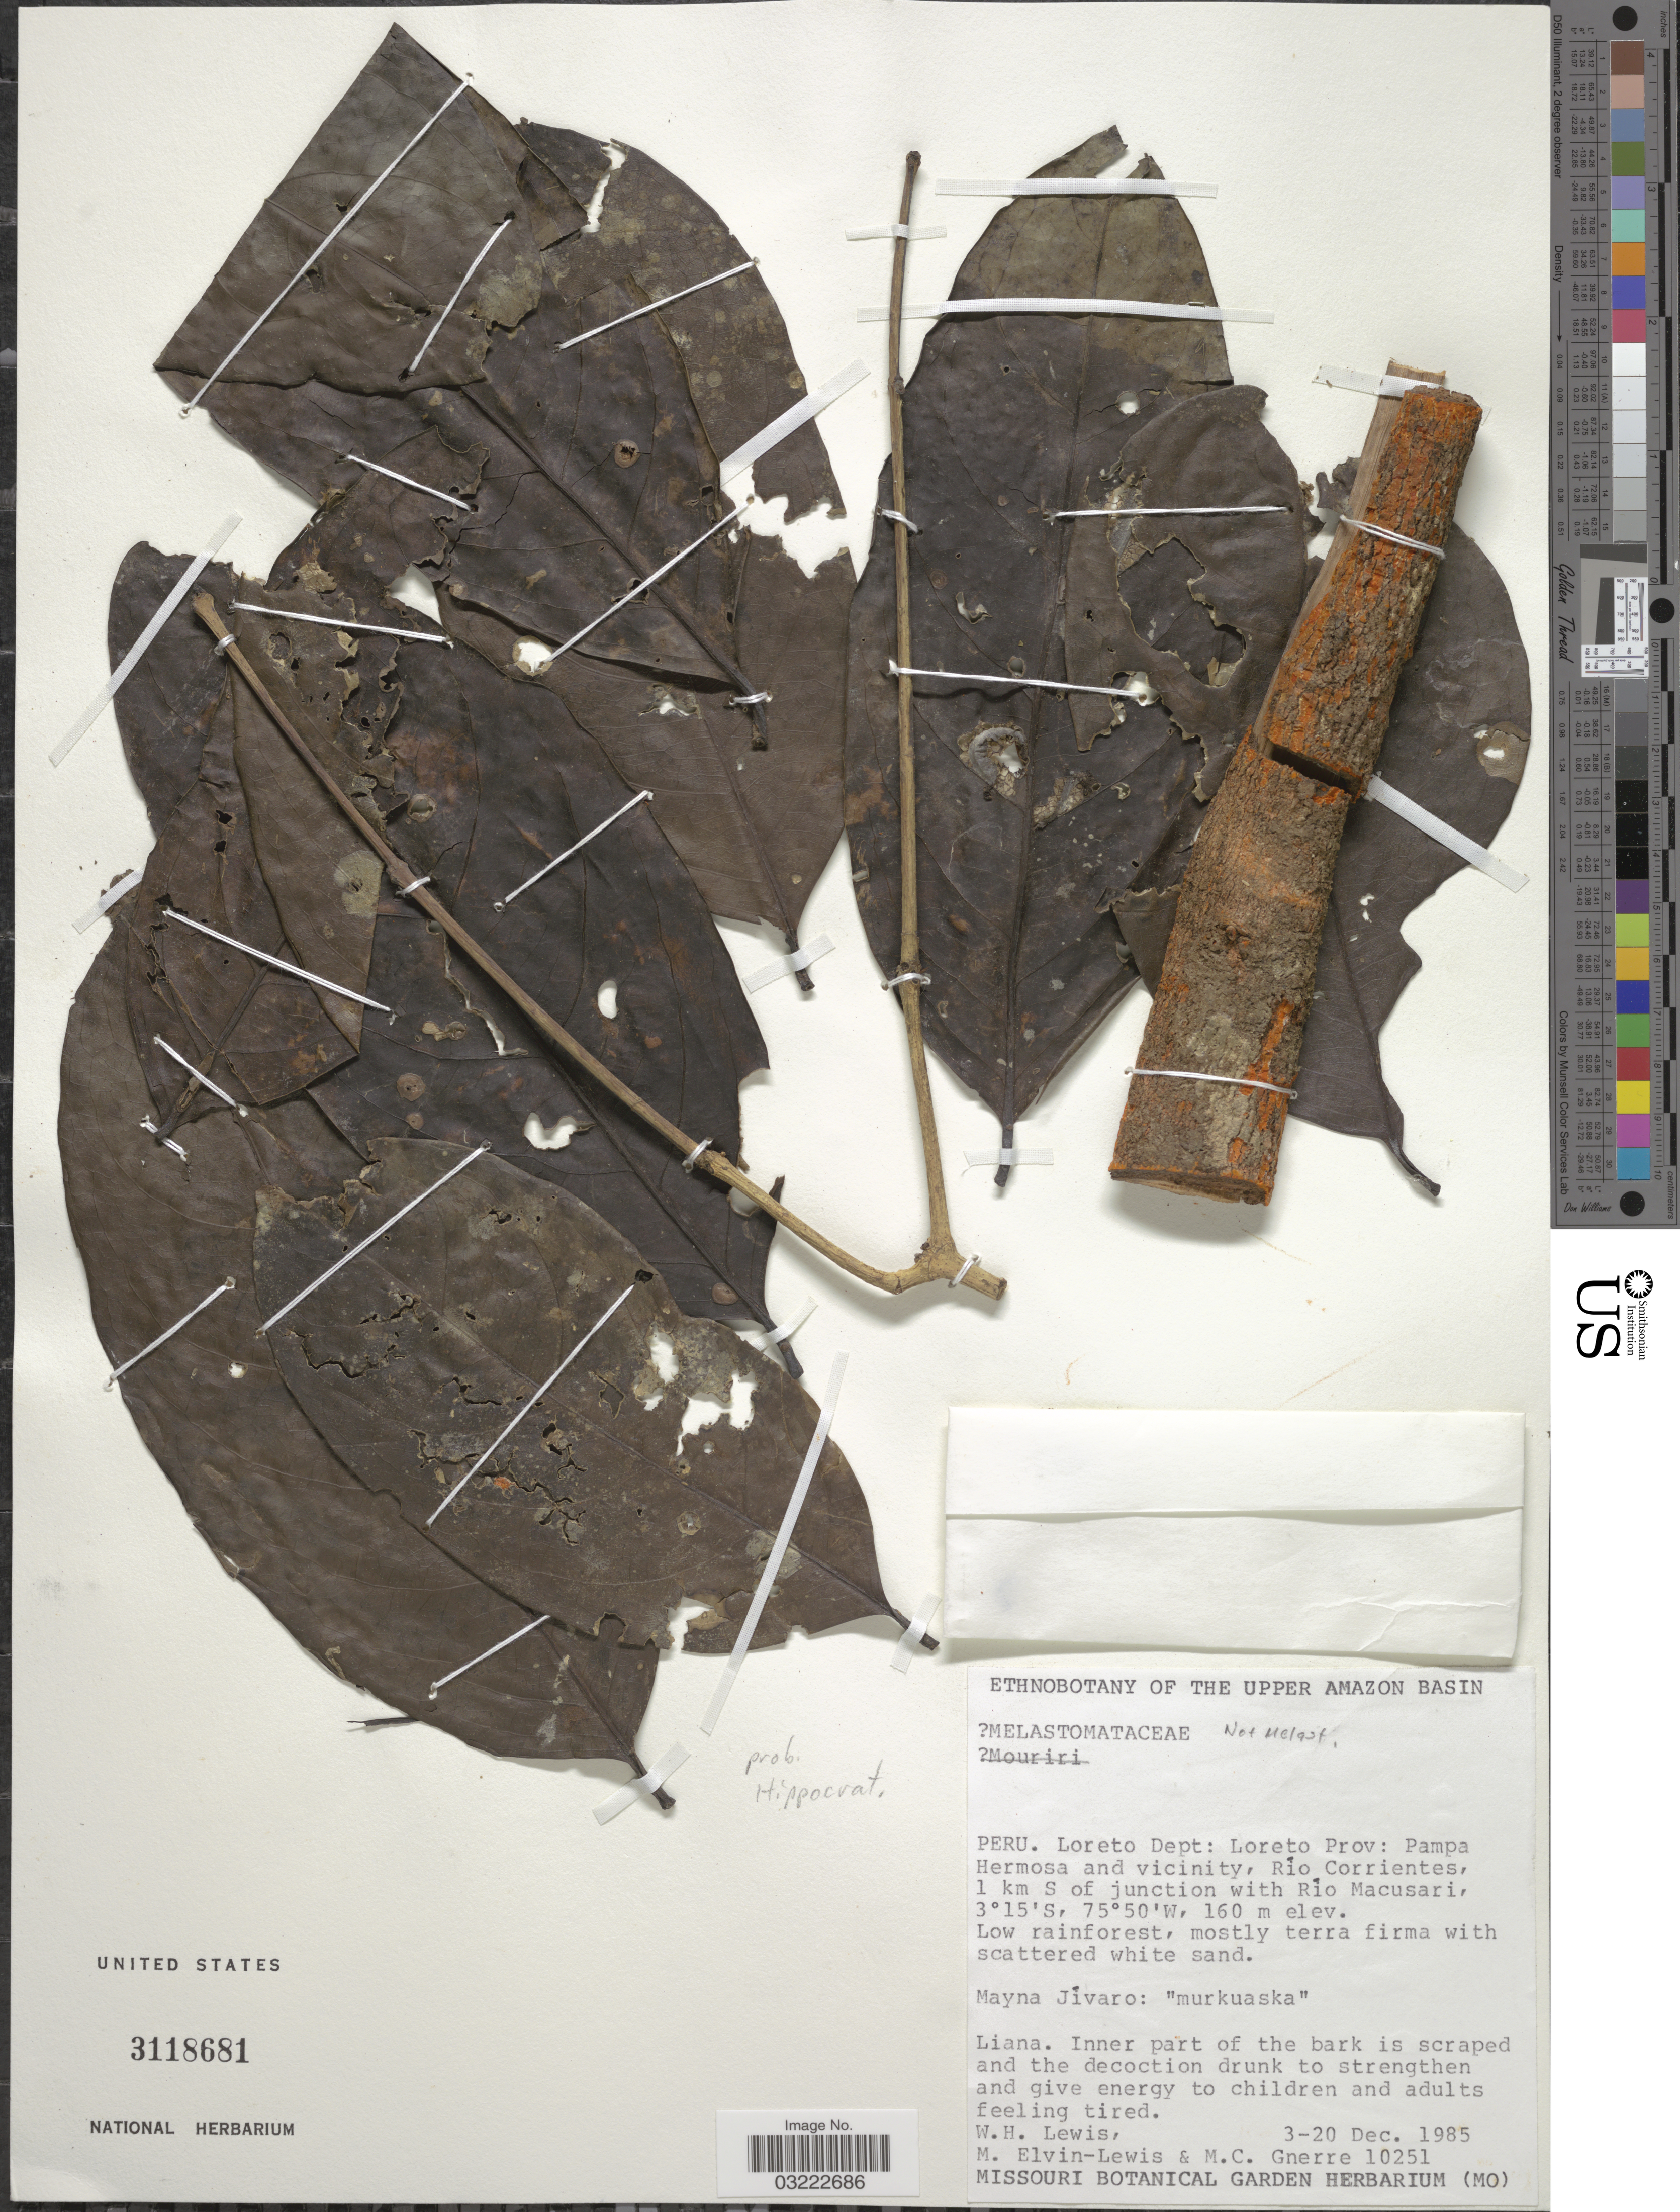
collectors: W. H. Lewis, M. Elvin-Lewis & M. Gnerre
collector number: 10251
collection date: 1985-12-03/1985-12-20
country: Peru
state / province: Loreto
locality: The Upper Amazon Basin, Dept: Loreto Prov: Pampa Hermosa and vicinity, Río Corrientes, 1 km S of junction with Río Macusari.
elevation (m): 160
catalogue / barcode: US 3118681